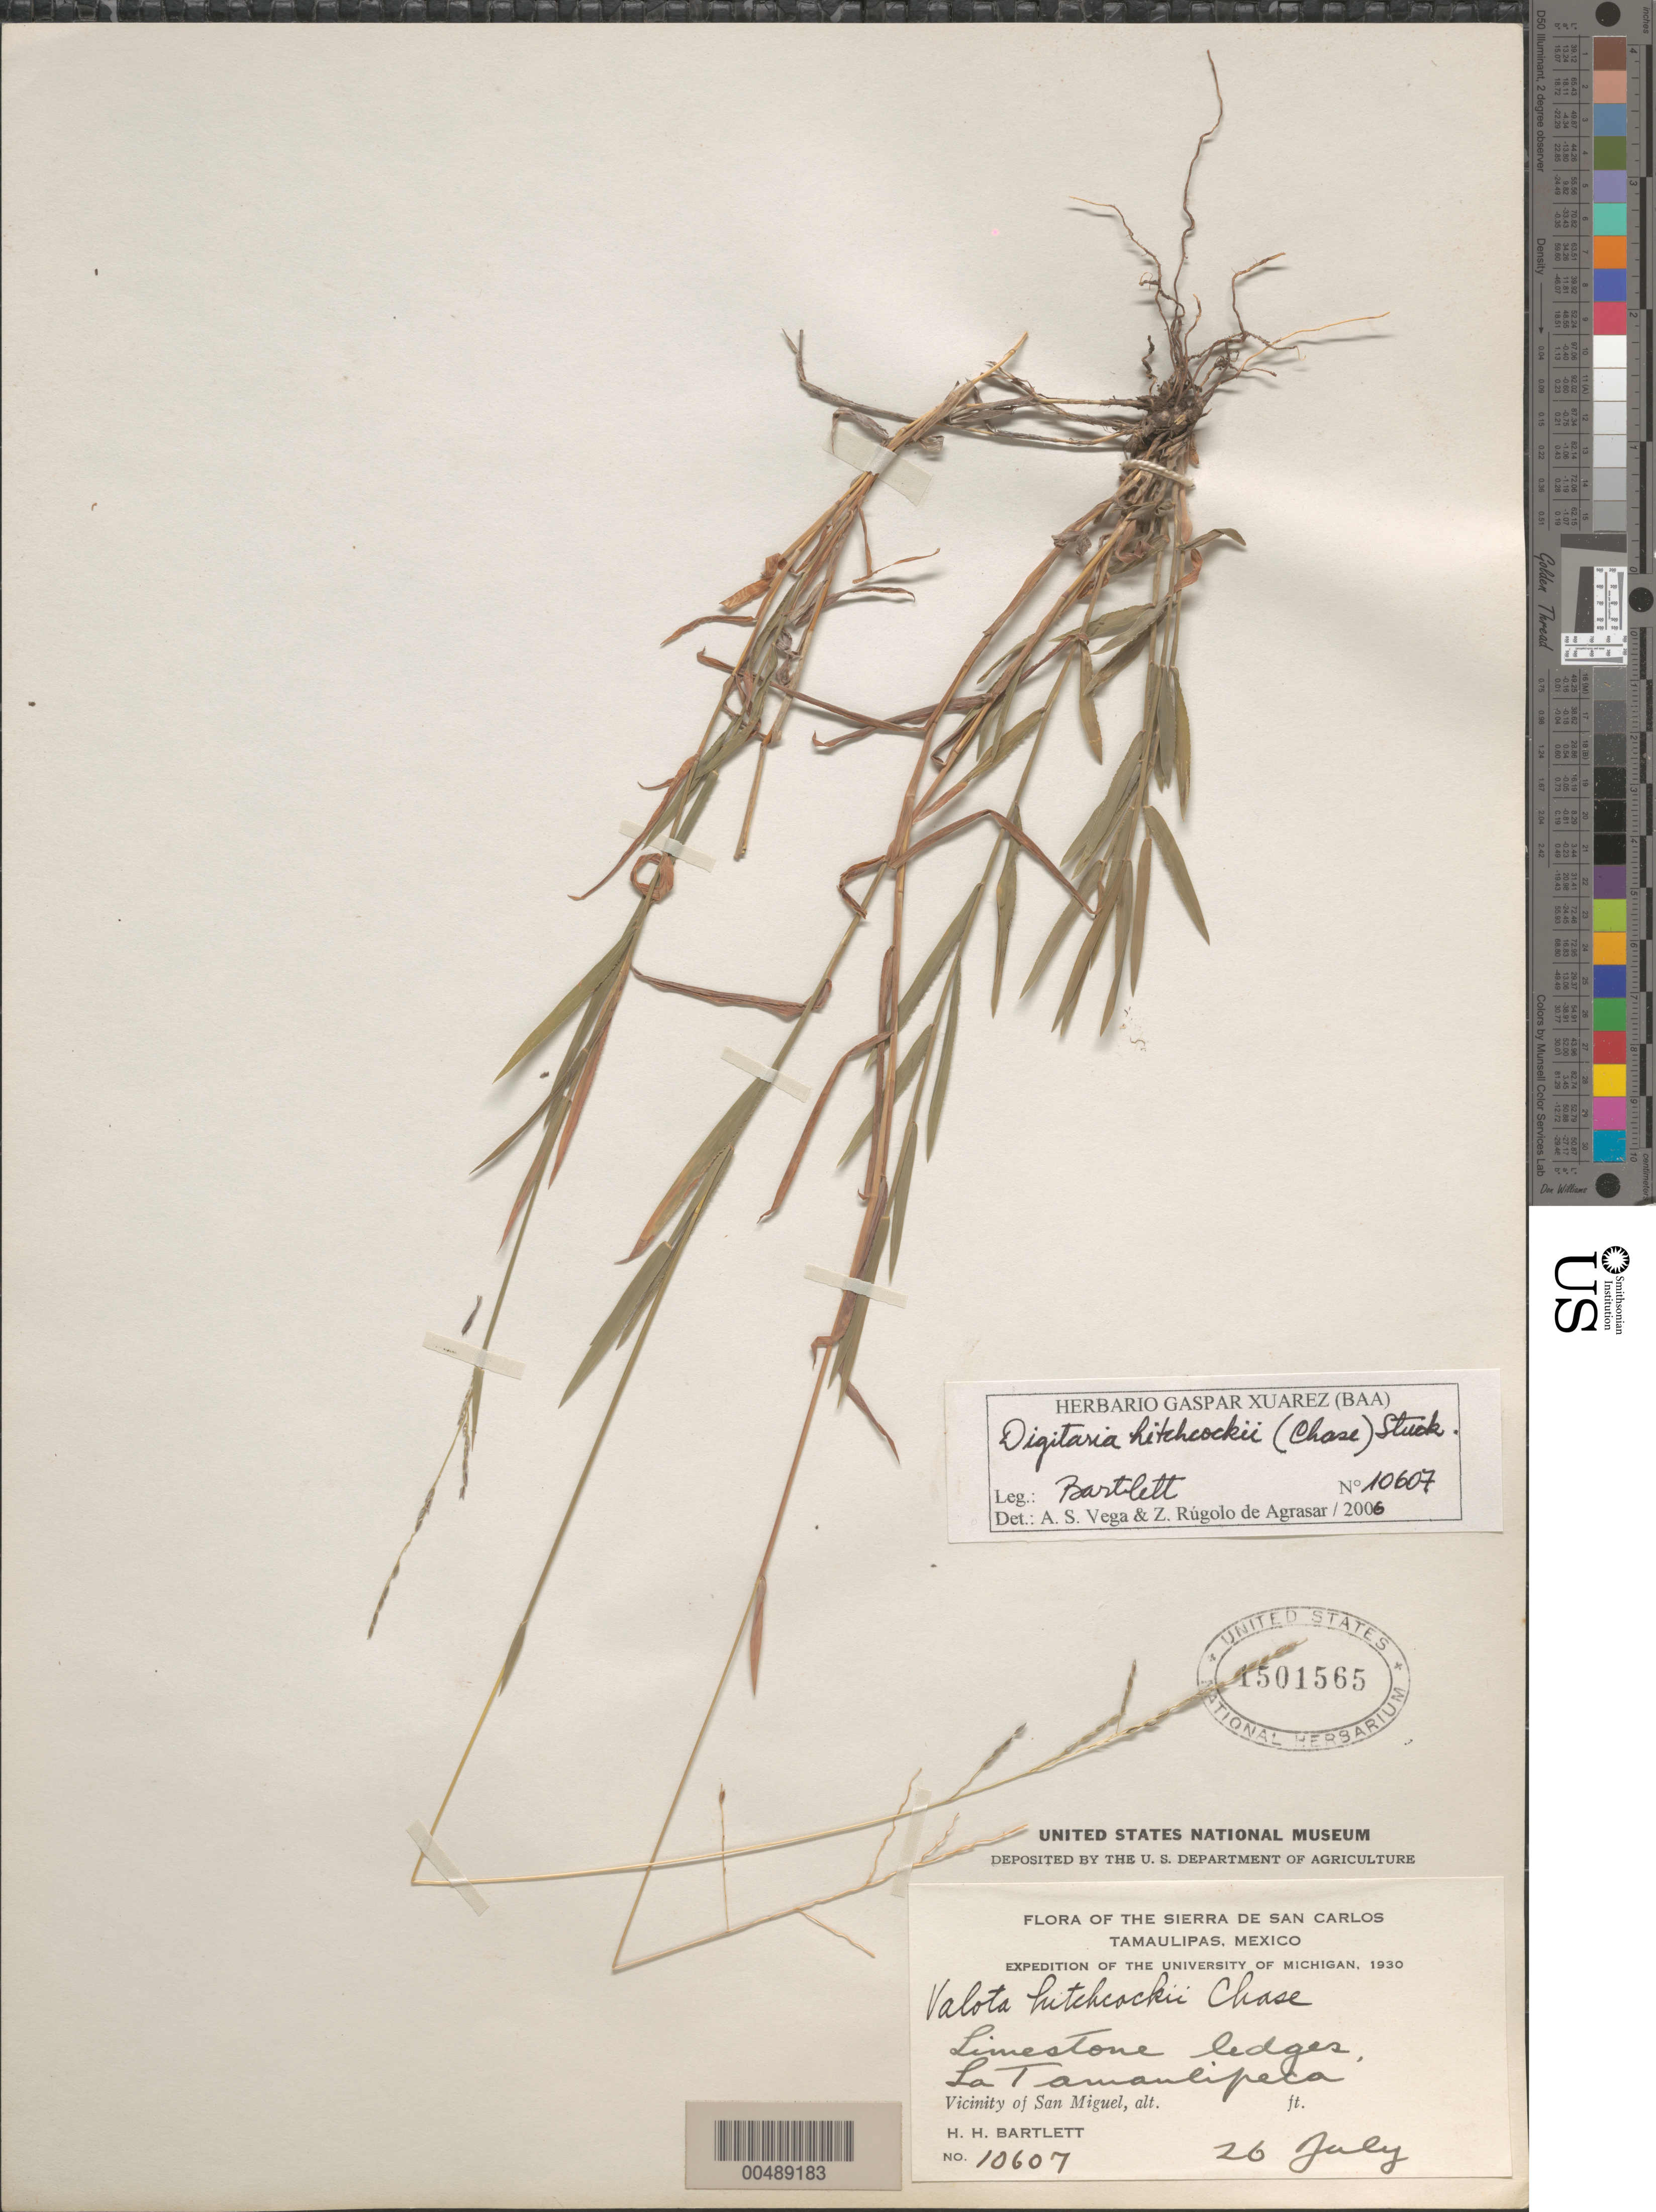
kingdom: Plantae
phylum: Tracheophyta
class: Liliopsida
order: Poales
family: Poaceae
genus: Digitaria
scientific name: Digitaria hitchcockii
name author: (Chase) Stuck.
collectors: H. H. Bartlett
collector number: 10607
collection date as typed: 26 Jul 1930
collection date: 1930-07-26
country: Mexico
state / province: Tamaulipas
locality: La Tamaulipeca, vicinity of San Miguel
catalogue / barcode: US 1501565